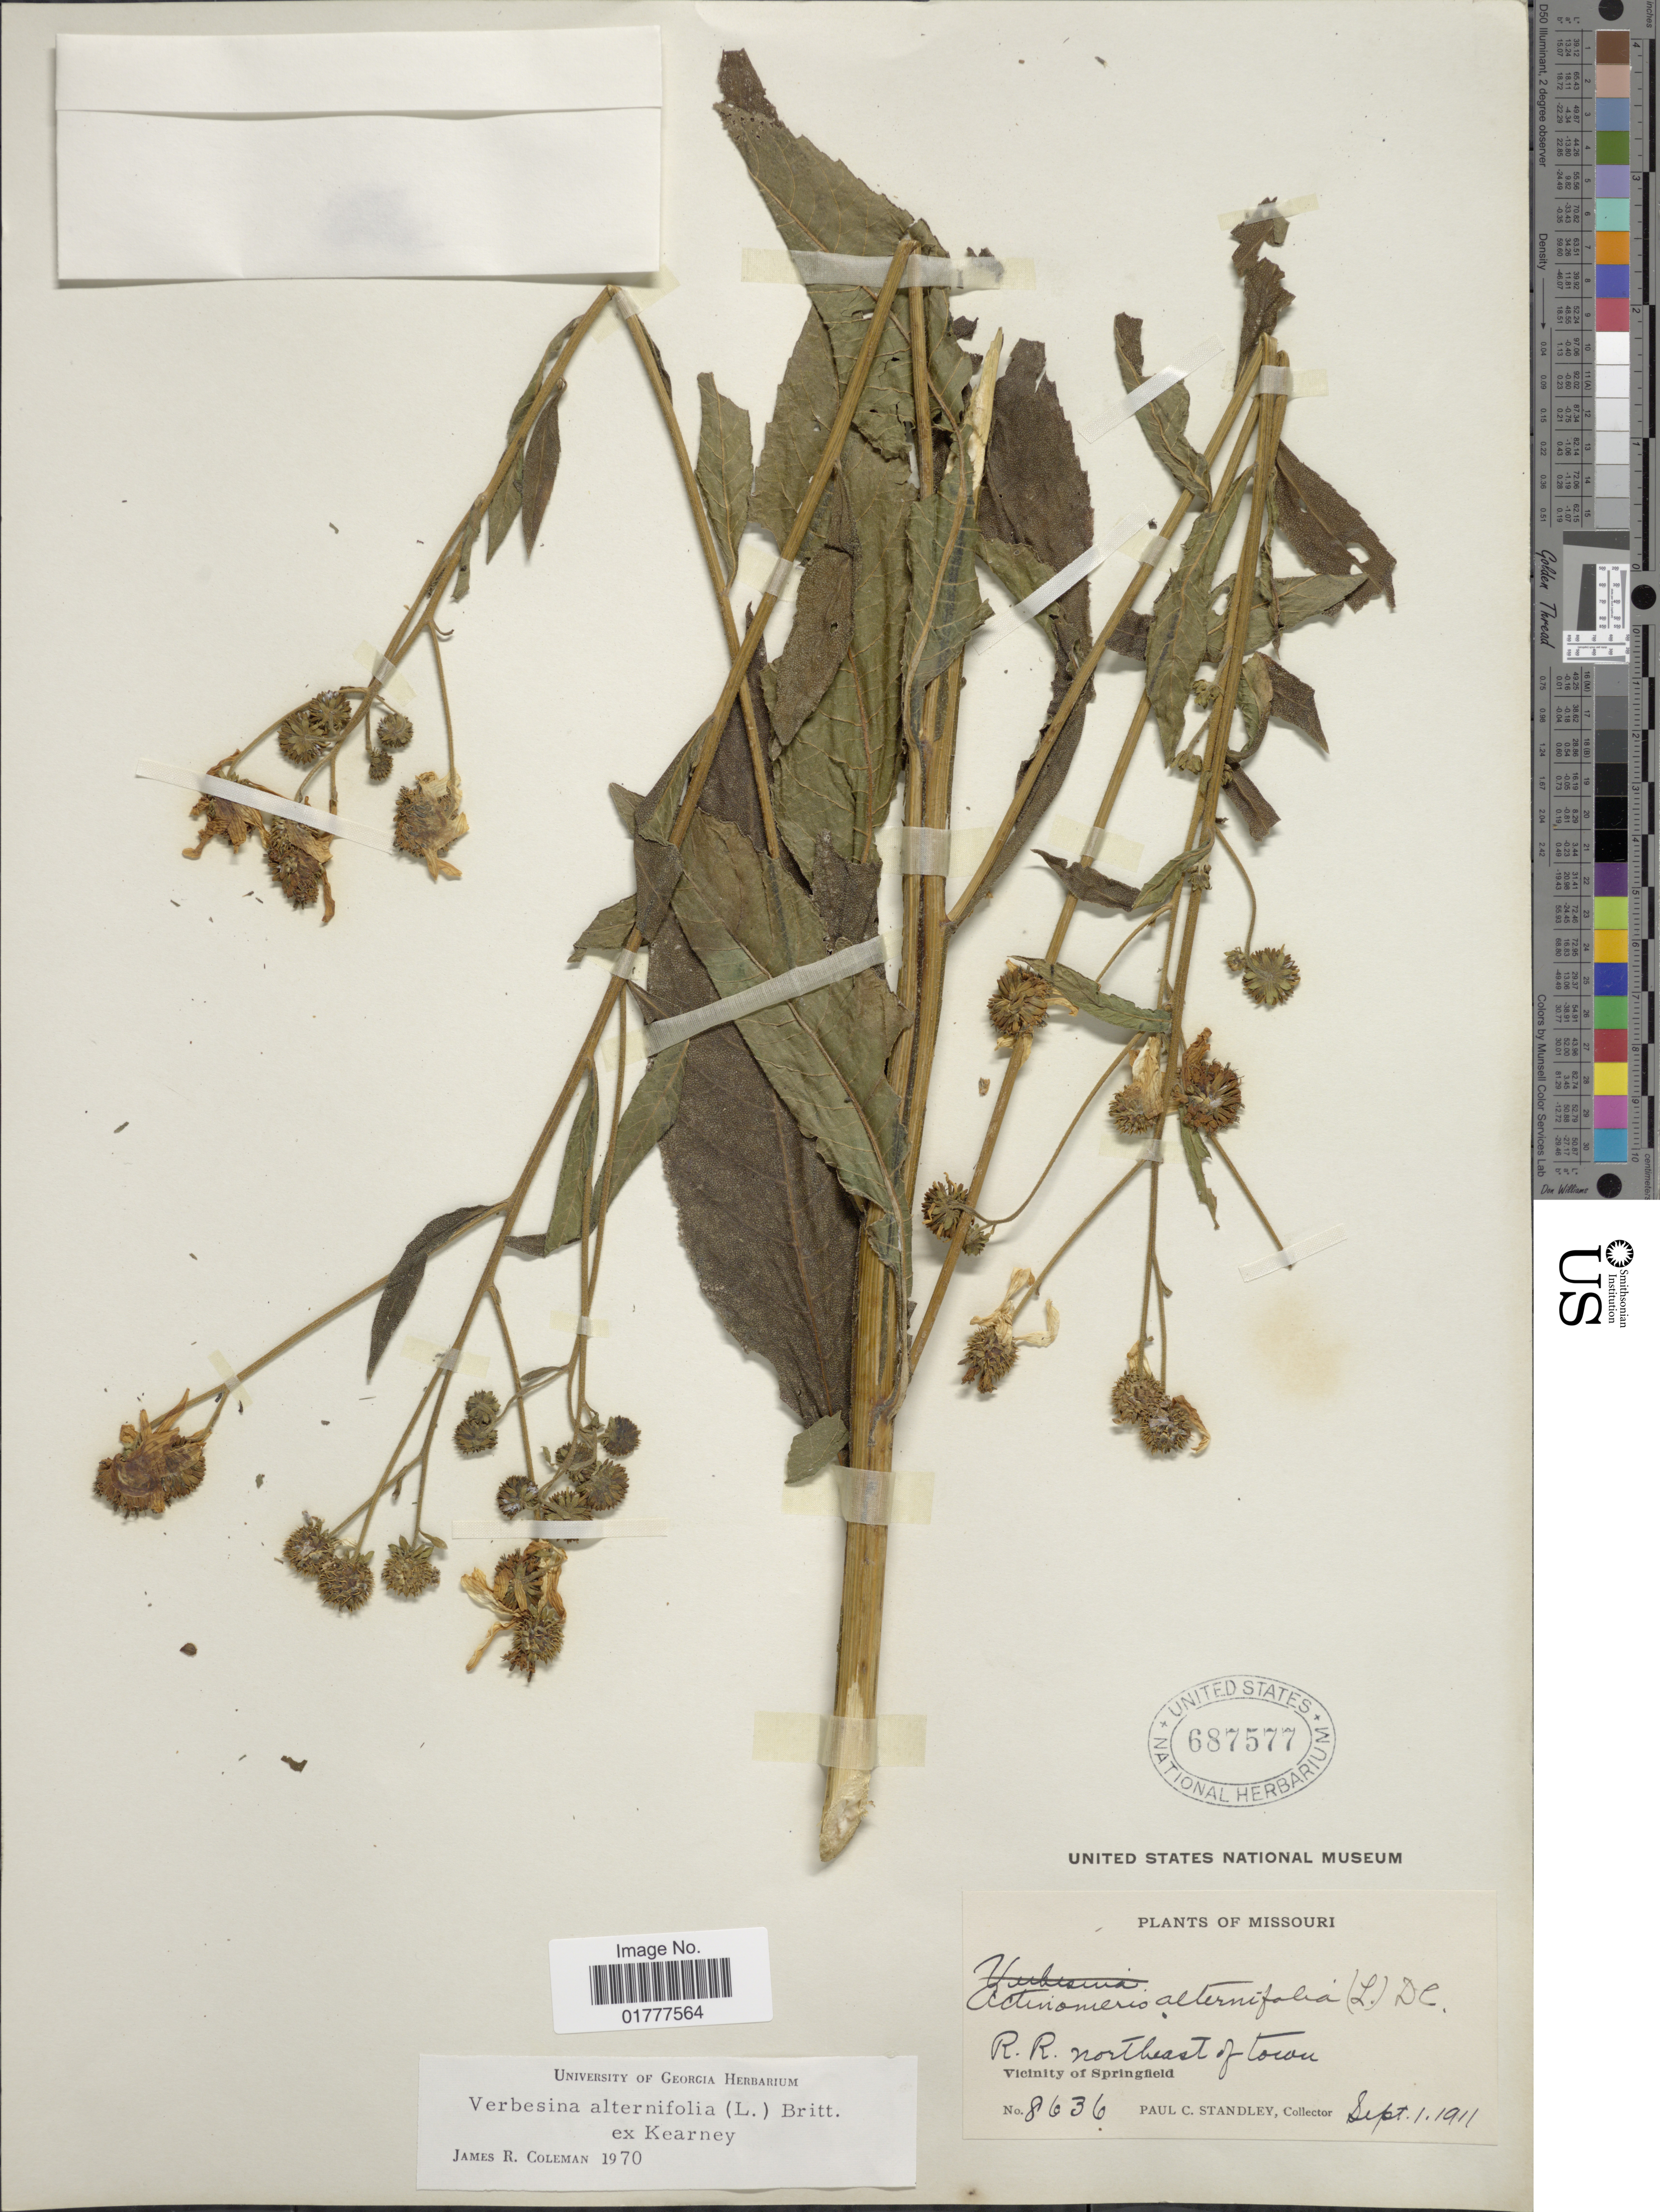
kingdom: Plantae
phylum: Tracheophyta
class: Magnoliopsida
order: Asterales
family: Asteraceae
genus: Actinomeris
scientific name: Actinomeris alternifolia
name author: (L.) DC.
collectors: P. C. Standley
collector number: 8636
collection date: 1911-09-01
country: United States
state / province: Missouri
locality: R. R. northeast of town. Vicinity of Springfield.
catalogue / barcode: US 687577